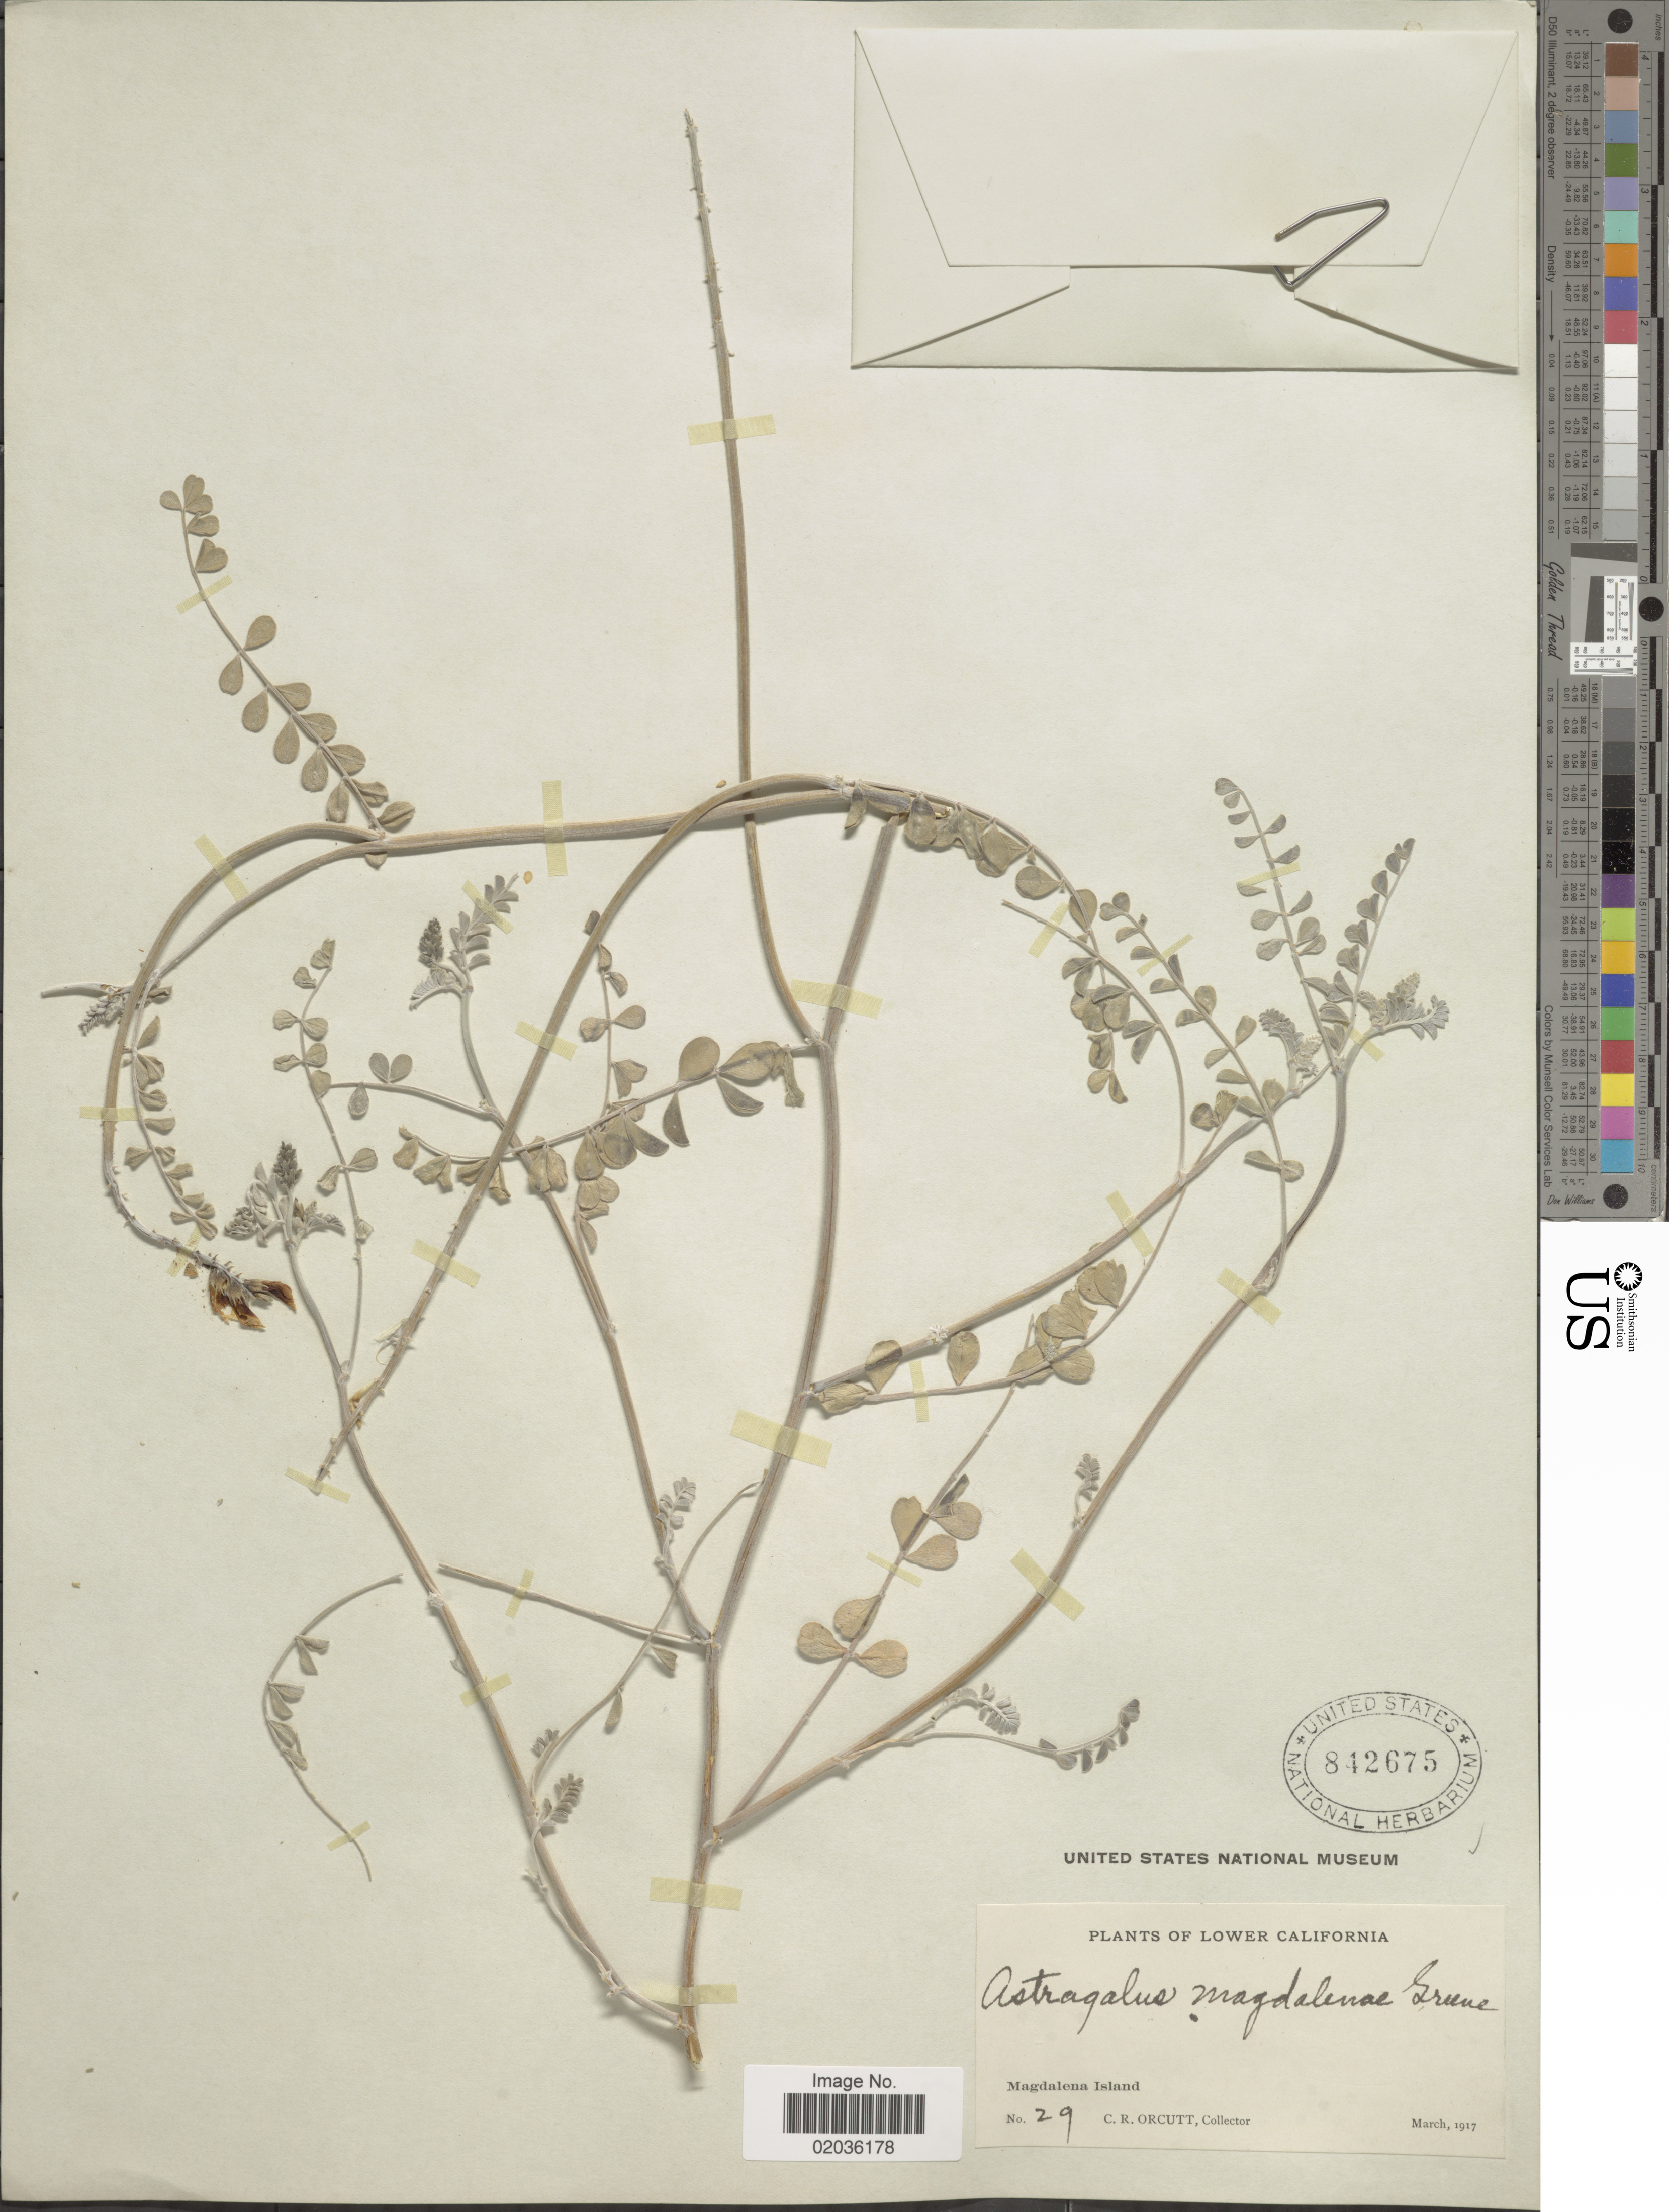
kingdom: Plantae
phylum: Tracheophyta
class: Magnoliopsida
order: Fabales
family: Fabaceae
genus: Astragalus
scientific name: Astragalus magdalenae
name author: Greene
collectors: C. R. Orcutt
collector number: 29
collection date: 1917-03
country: Mexico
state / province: Baja California Sur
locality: Lower California, Magdalena Island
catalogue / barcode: US 842675